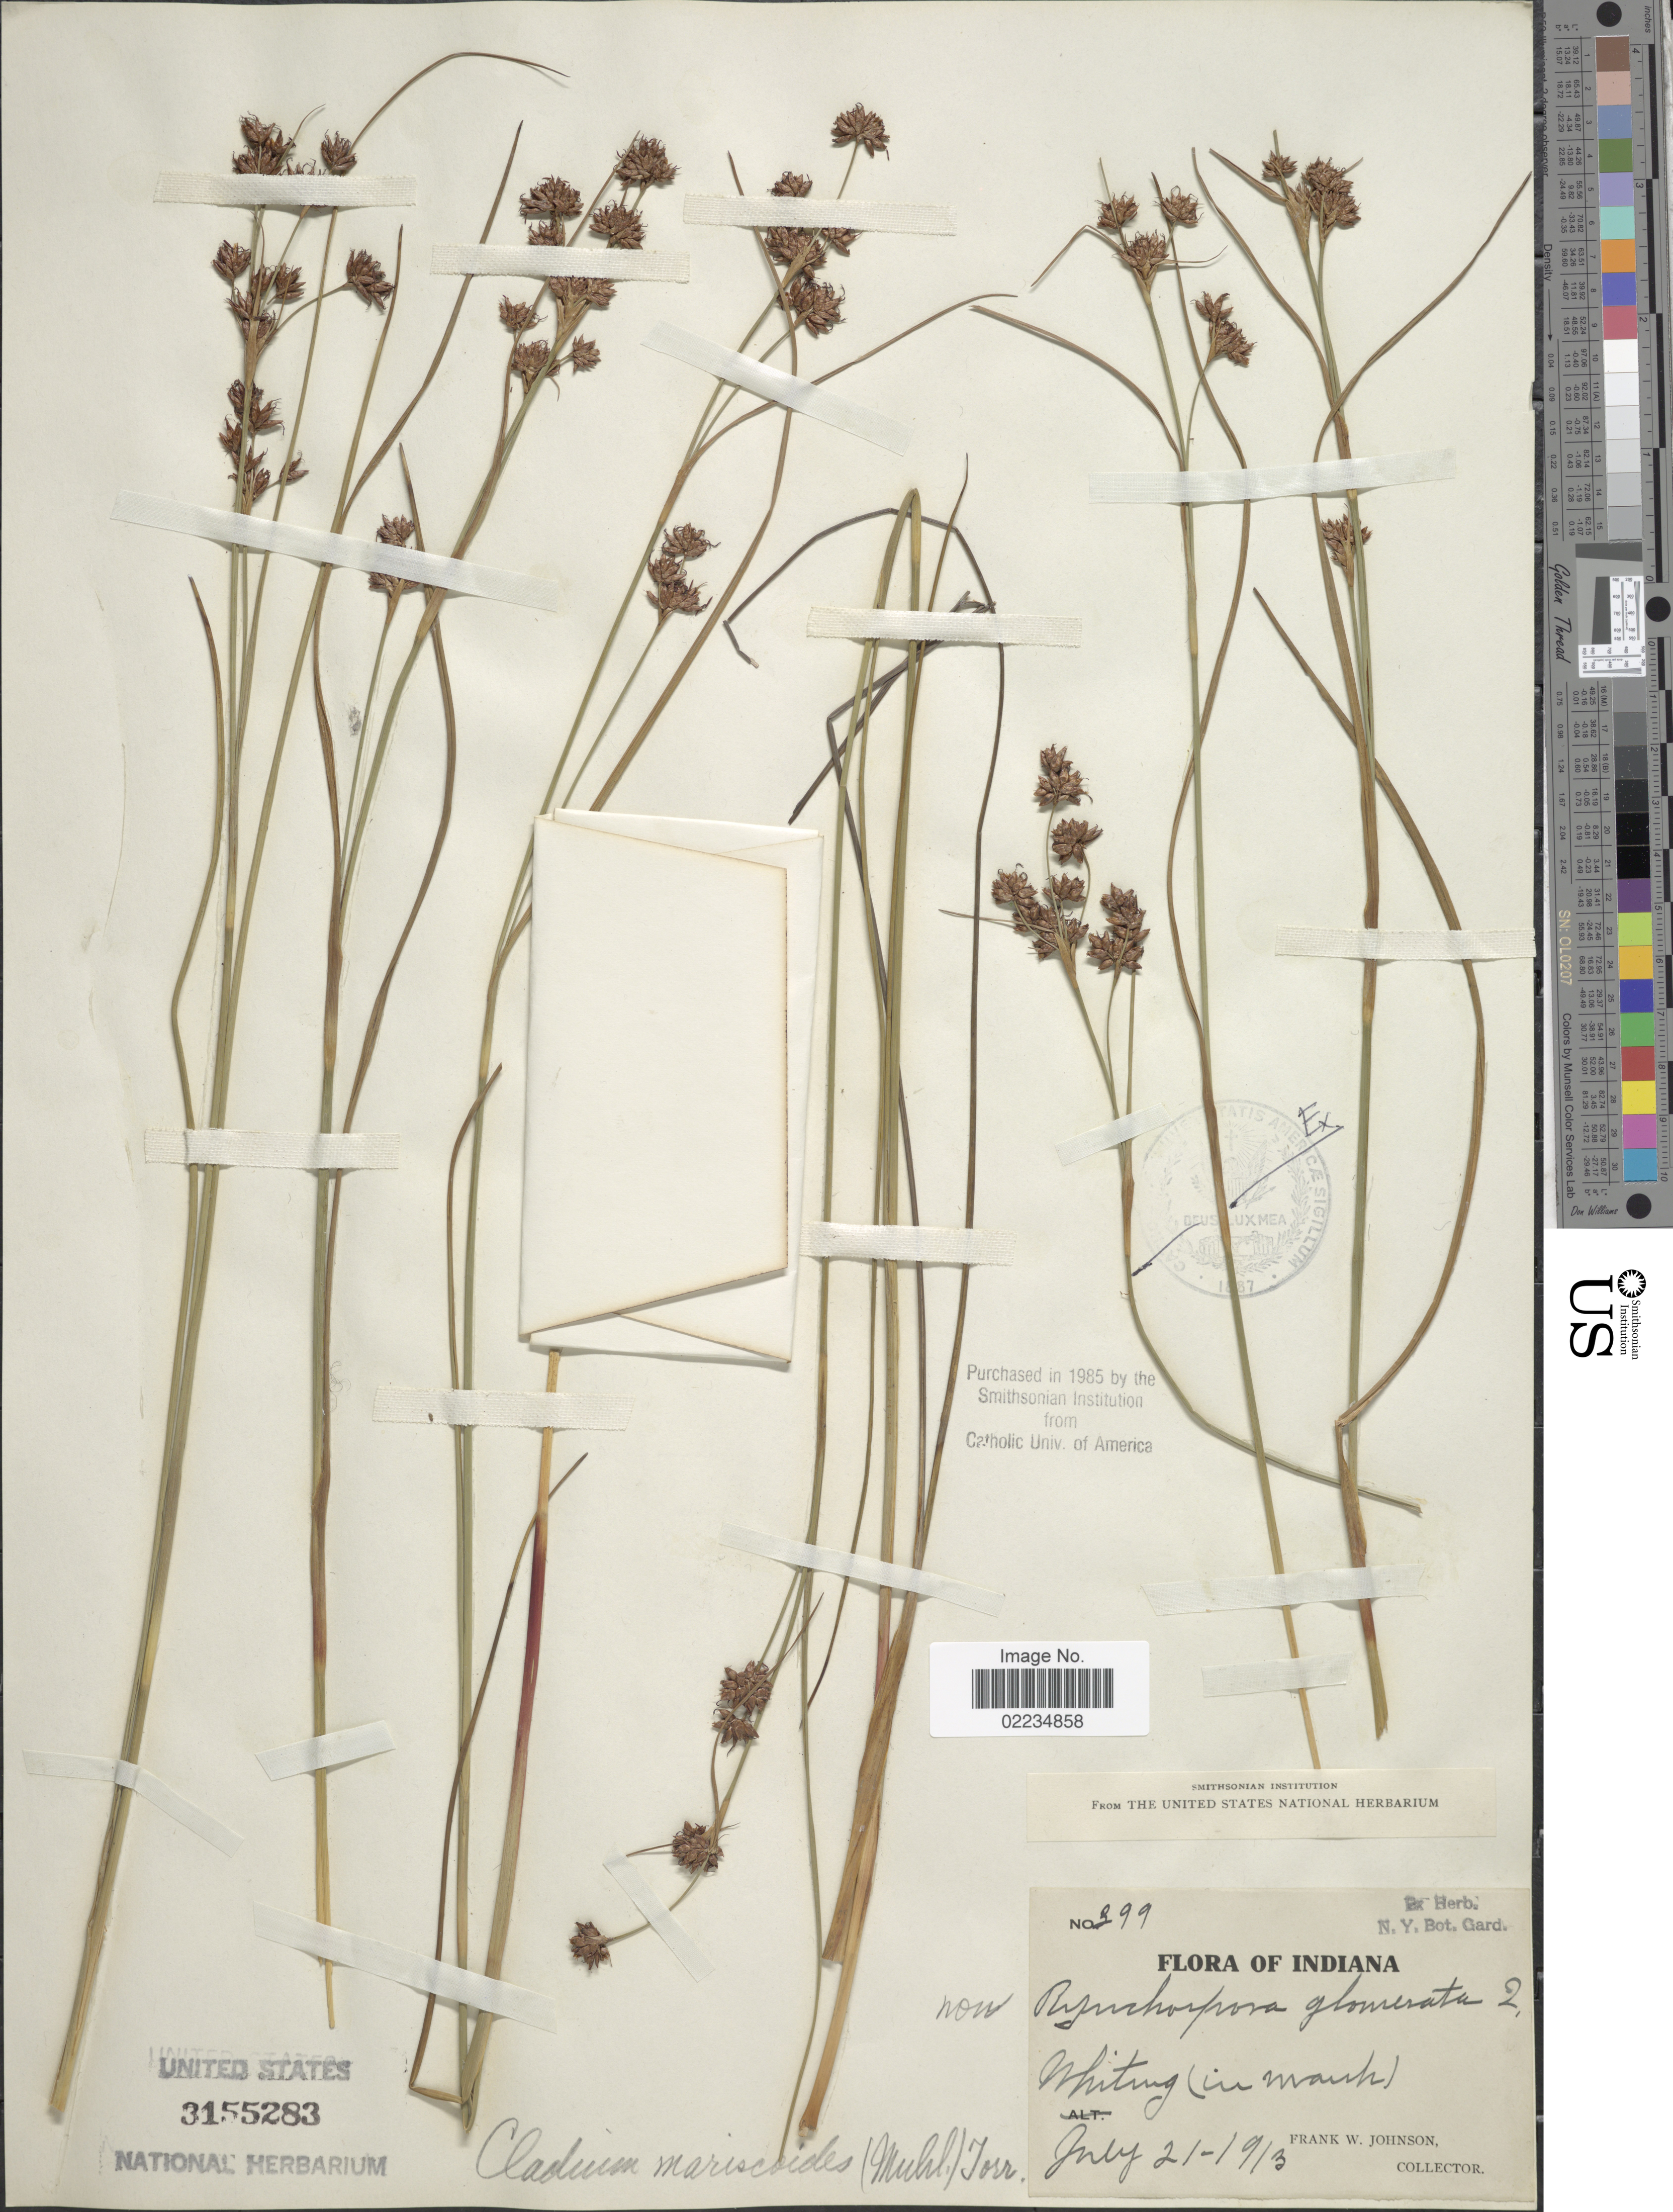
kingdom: Plantae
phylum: Tracheophyta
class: Liliopsida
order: Poales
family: Cyperaceae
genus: Cladium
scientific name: Cladium mariscoides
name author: (Muhl.) Torr.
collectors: F. W. Johnson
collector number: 399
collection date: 1913-07-21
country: United States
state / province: Indiana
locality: Whiting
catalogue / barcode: US 3155283